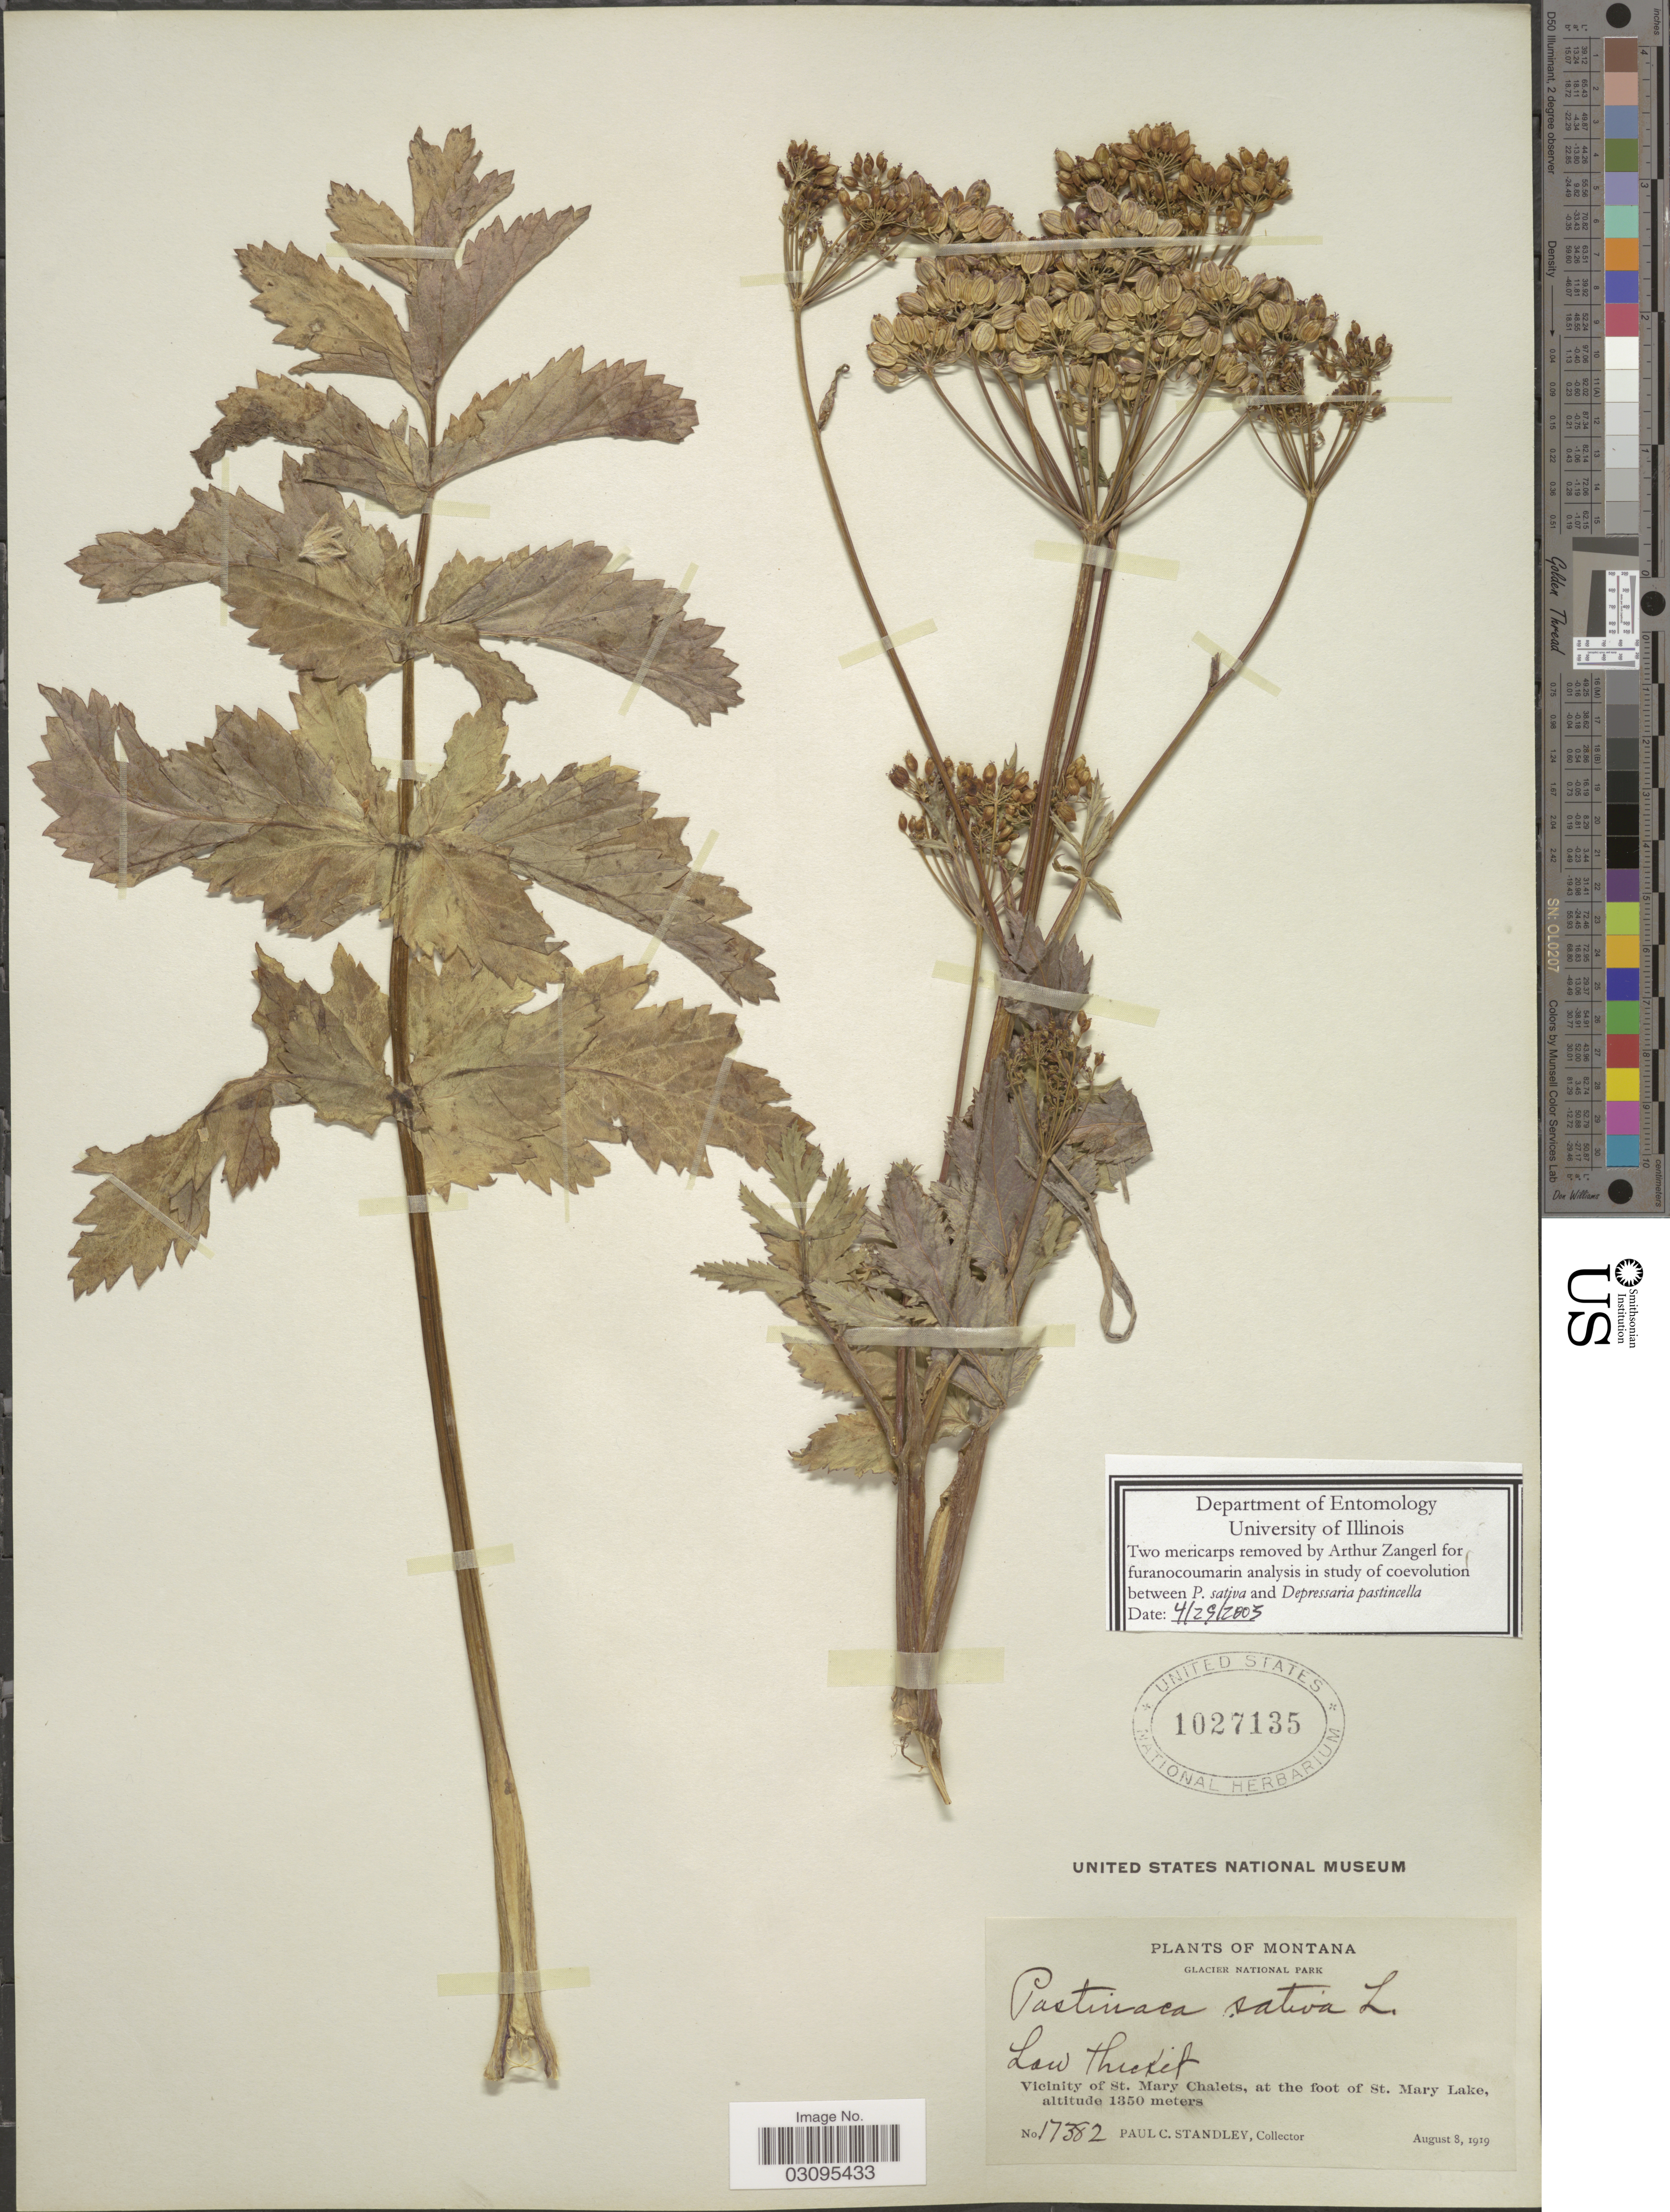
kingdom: Plantae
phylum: Tracheophyta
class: Magnoliopsida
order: Apiales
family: Apiaceae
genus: Pastinaca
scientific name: Pastinaca sativa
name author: L.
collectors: P. C. Standley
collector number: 17382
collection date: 1919-08-08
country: United States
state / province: Montana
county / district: Glacier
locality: Glacier National Park, Vicinity of St. Mary Chalets, at the foot of St. Mary Lake.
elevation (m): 1350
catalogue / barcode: US 1027135